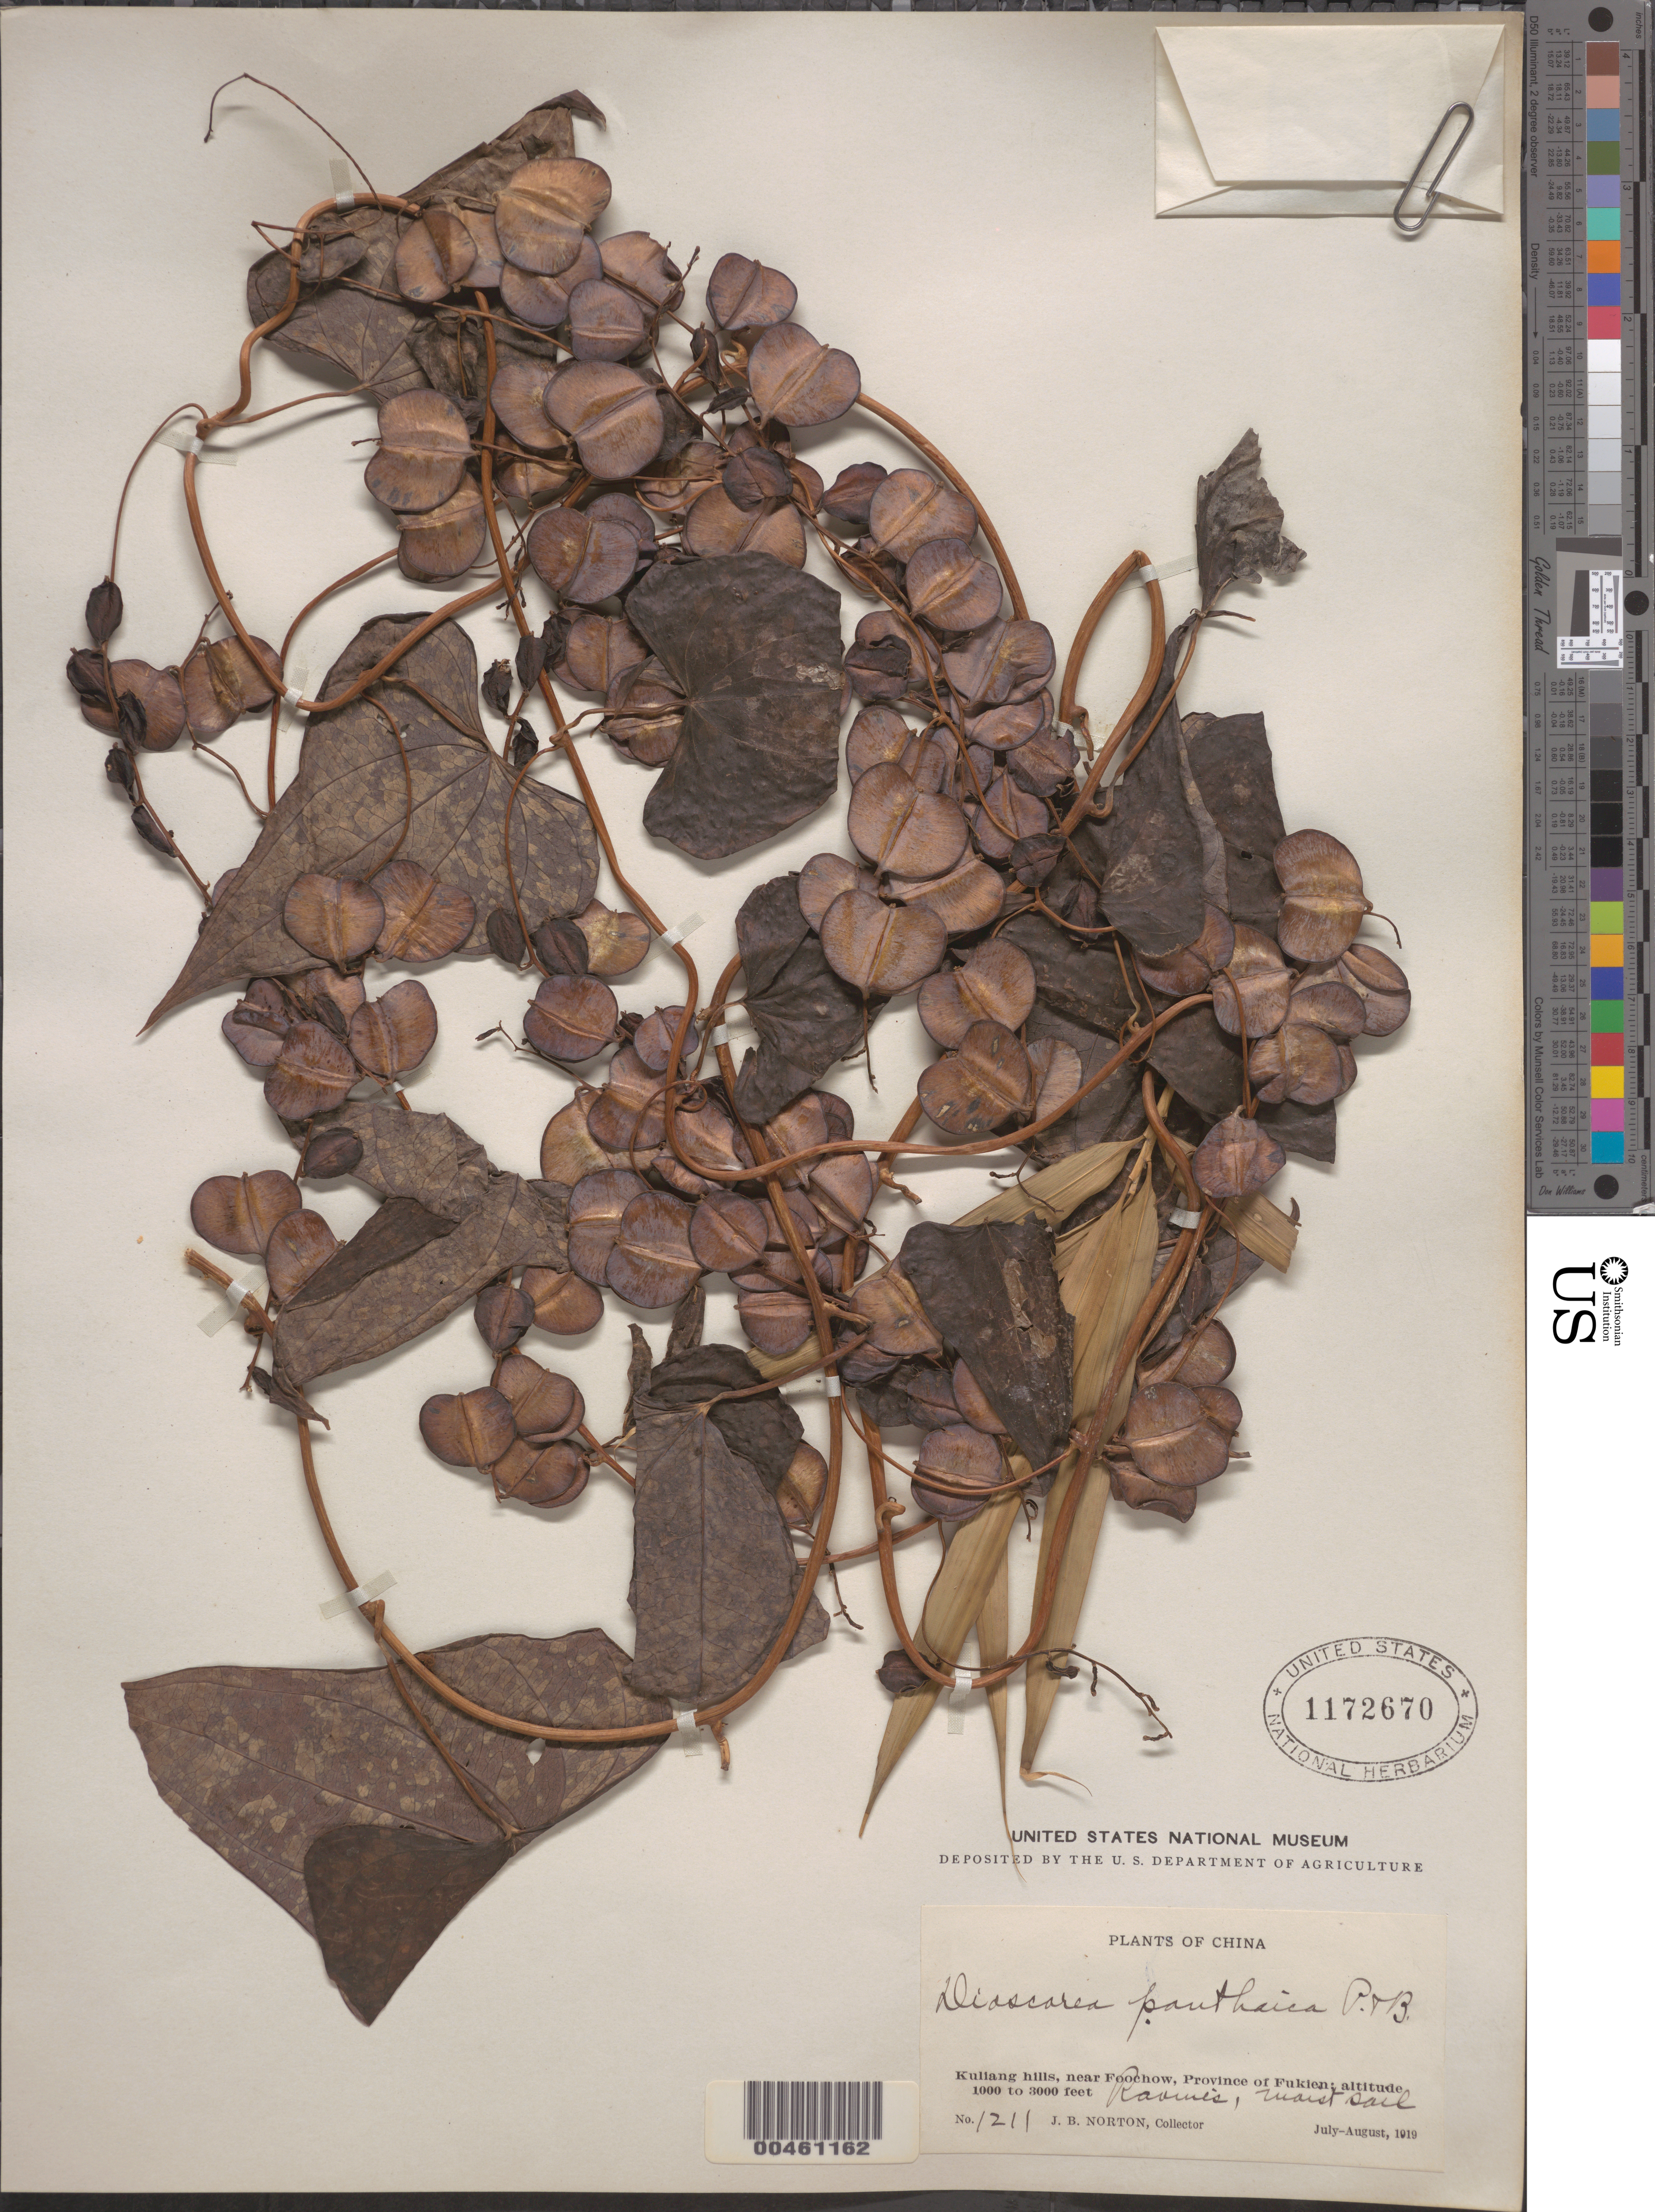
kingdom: Plantae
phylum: Tracheophyta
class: Liliopsida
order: Dioscoreales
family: Dioscoreaceae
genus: Dioscorea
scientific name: Dioscorea panthaica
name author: Prain & Burkill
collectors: J. Norton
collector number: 1211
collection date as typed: Jul 1919 to -- Aug 1919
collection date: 1919-07/1919-08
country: China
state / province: Fujian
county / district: Foochow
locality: Kuliang Hills [Foochow Dist. = Fuzhou Shi]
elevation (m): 305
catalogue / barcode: US 1172670